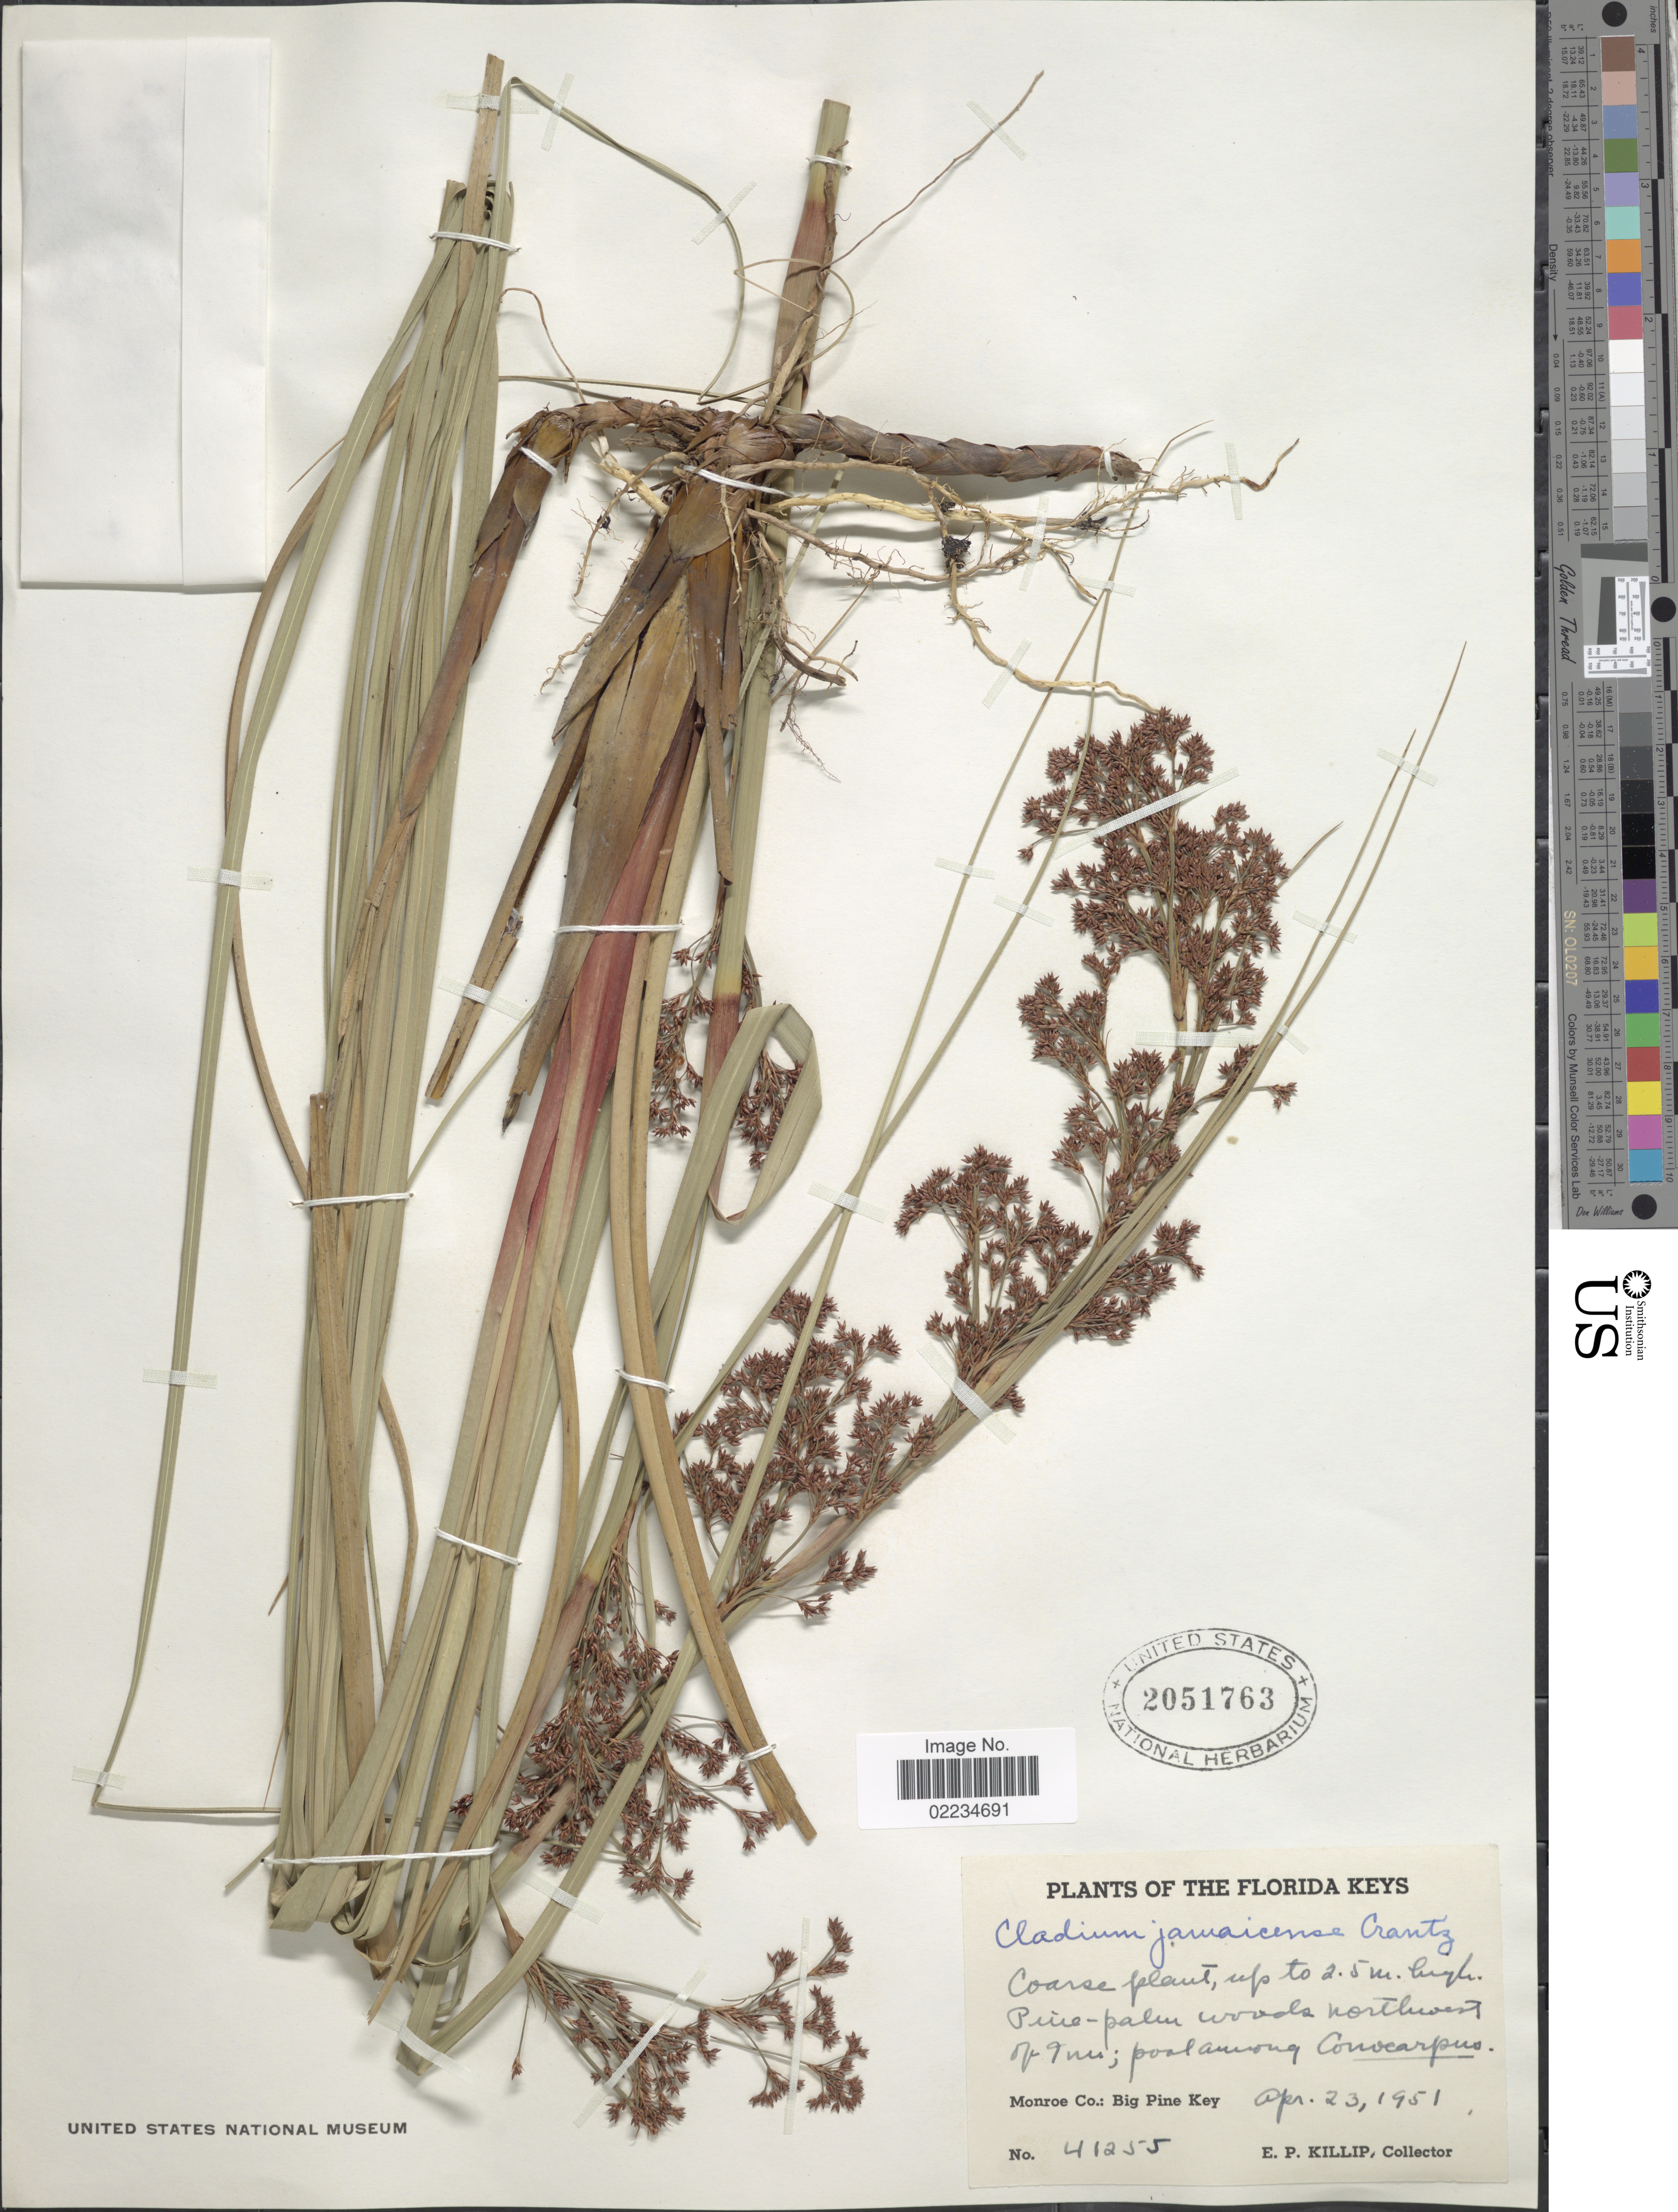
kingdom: Plantae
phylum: Tracheophyta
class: Liliopsida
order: Poales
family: Cyperaceae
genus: Cladium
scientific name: Cladium jamaicense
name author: Crantz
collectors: E. P. Killip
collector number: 41255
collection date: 1951-04-23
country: United States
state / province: Florida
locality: The Florida Keys, Pine-palm woods northwest of 7 mi; Monroe Co; Big Pine Key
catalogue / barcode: US 2051763